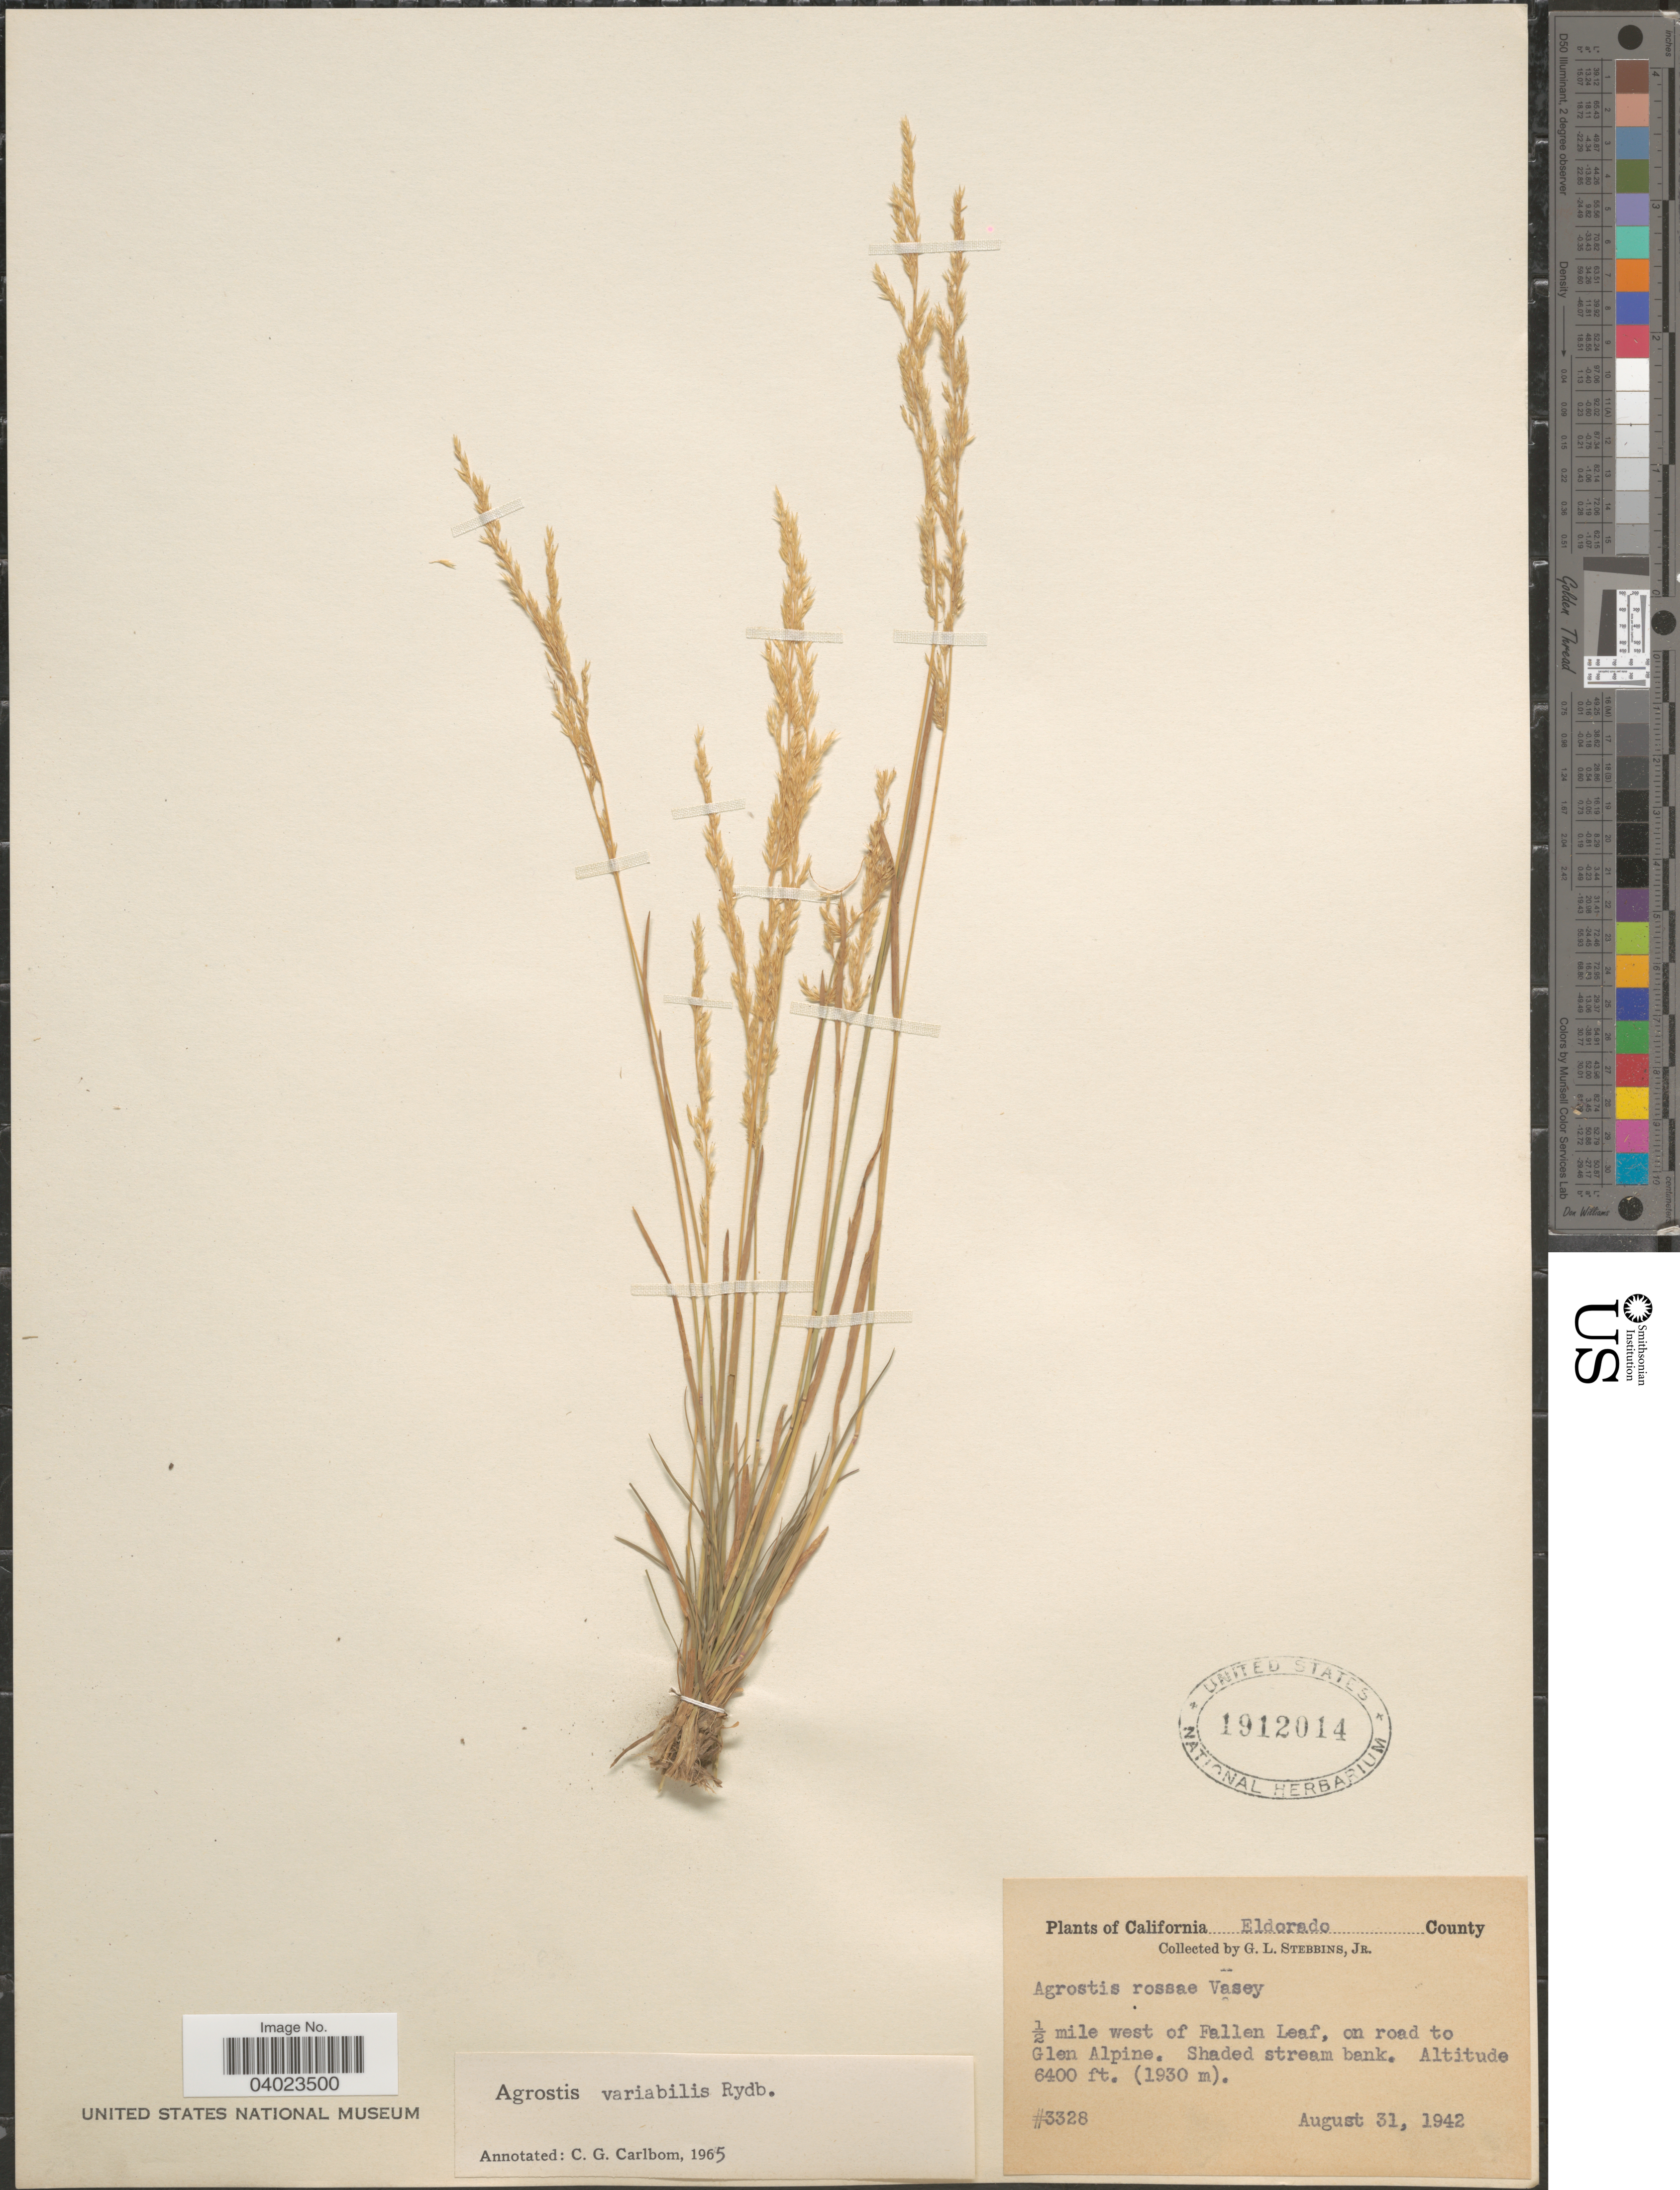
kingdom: Plantae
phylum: Tracheophyta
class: Liliopsida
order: Poales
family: Poaceae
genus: Agrostis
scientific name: Agrostis variabilis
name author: Rydb.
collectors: G. L. Stebbins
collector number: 3328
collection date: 1942-08-31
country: United States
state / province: California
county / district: El Dorado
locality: Eldorado County. ½ mile west of Fallen Leaf, on road to Glen Alpine.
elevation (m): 1951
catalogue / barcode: US 1912014